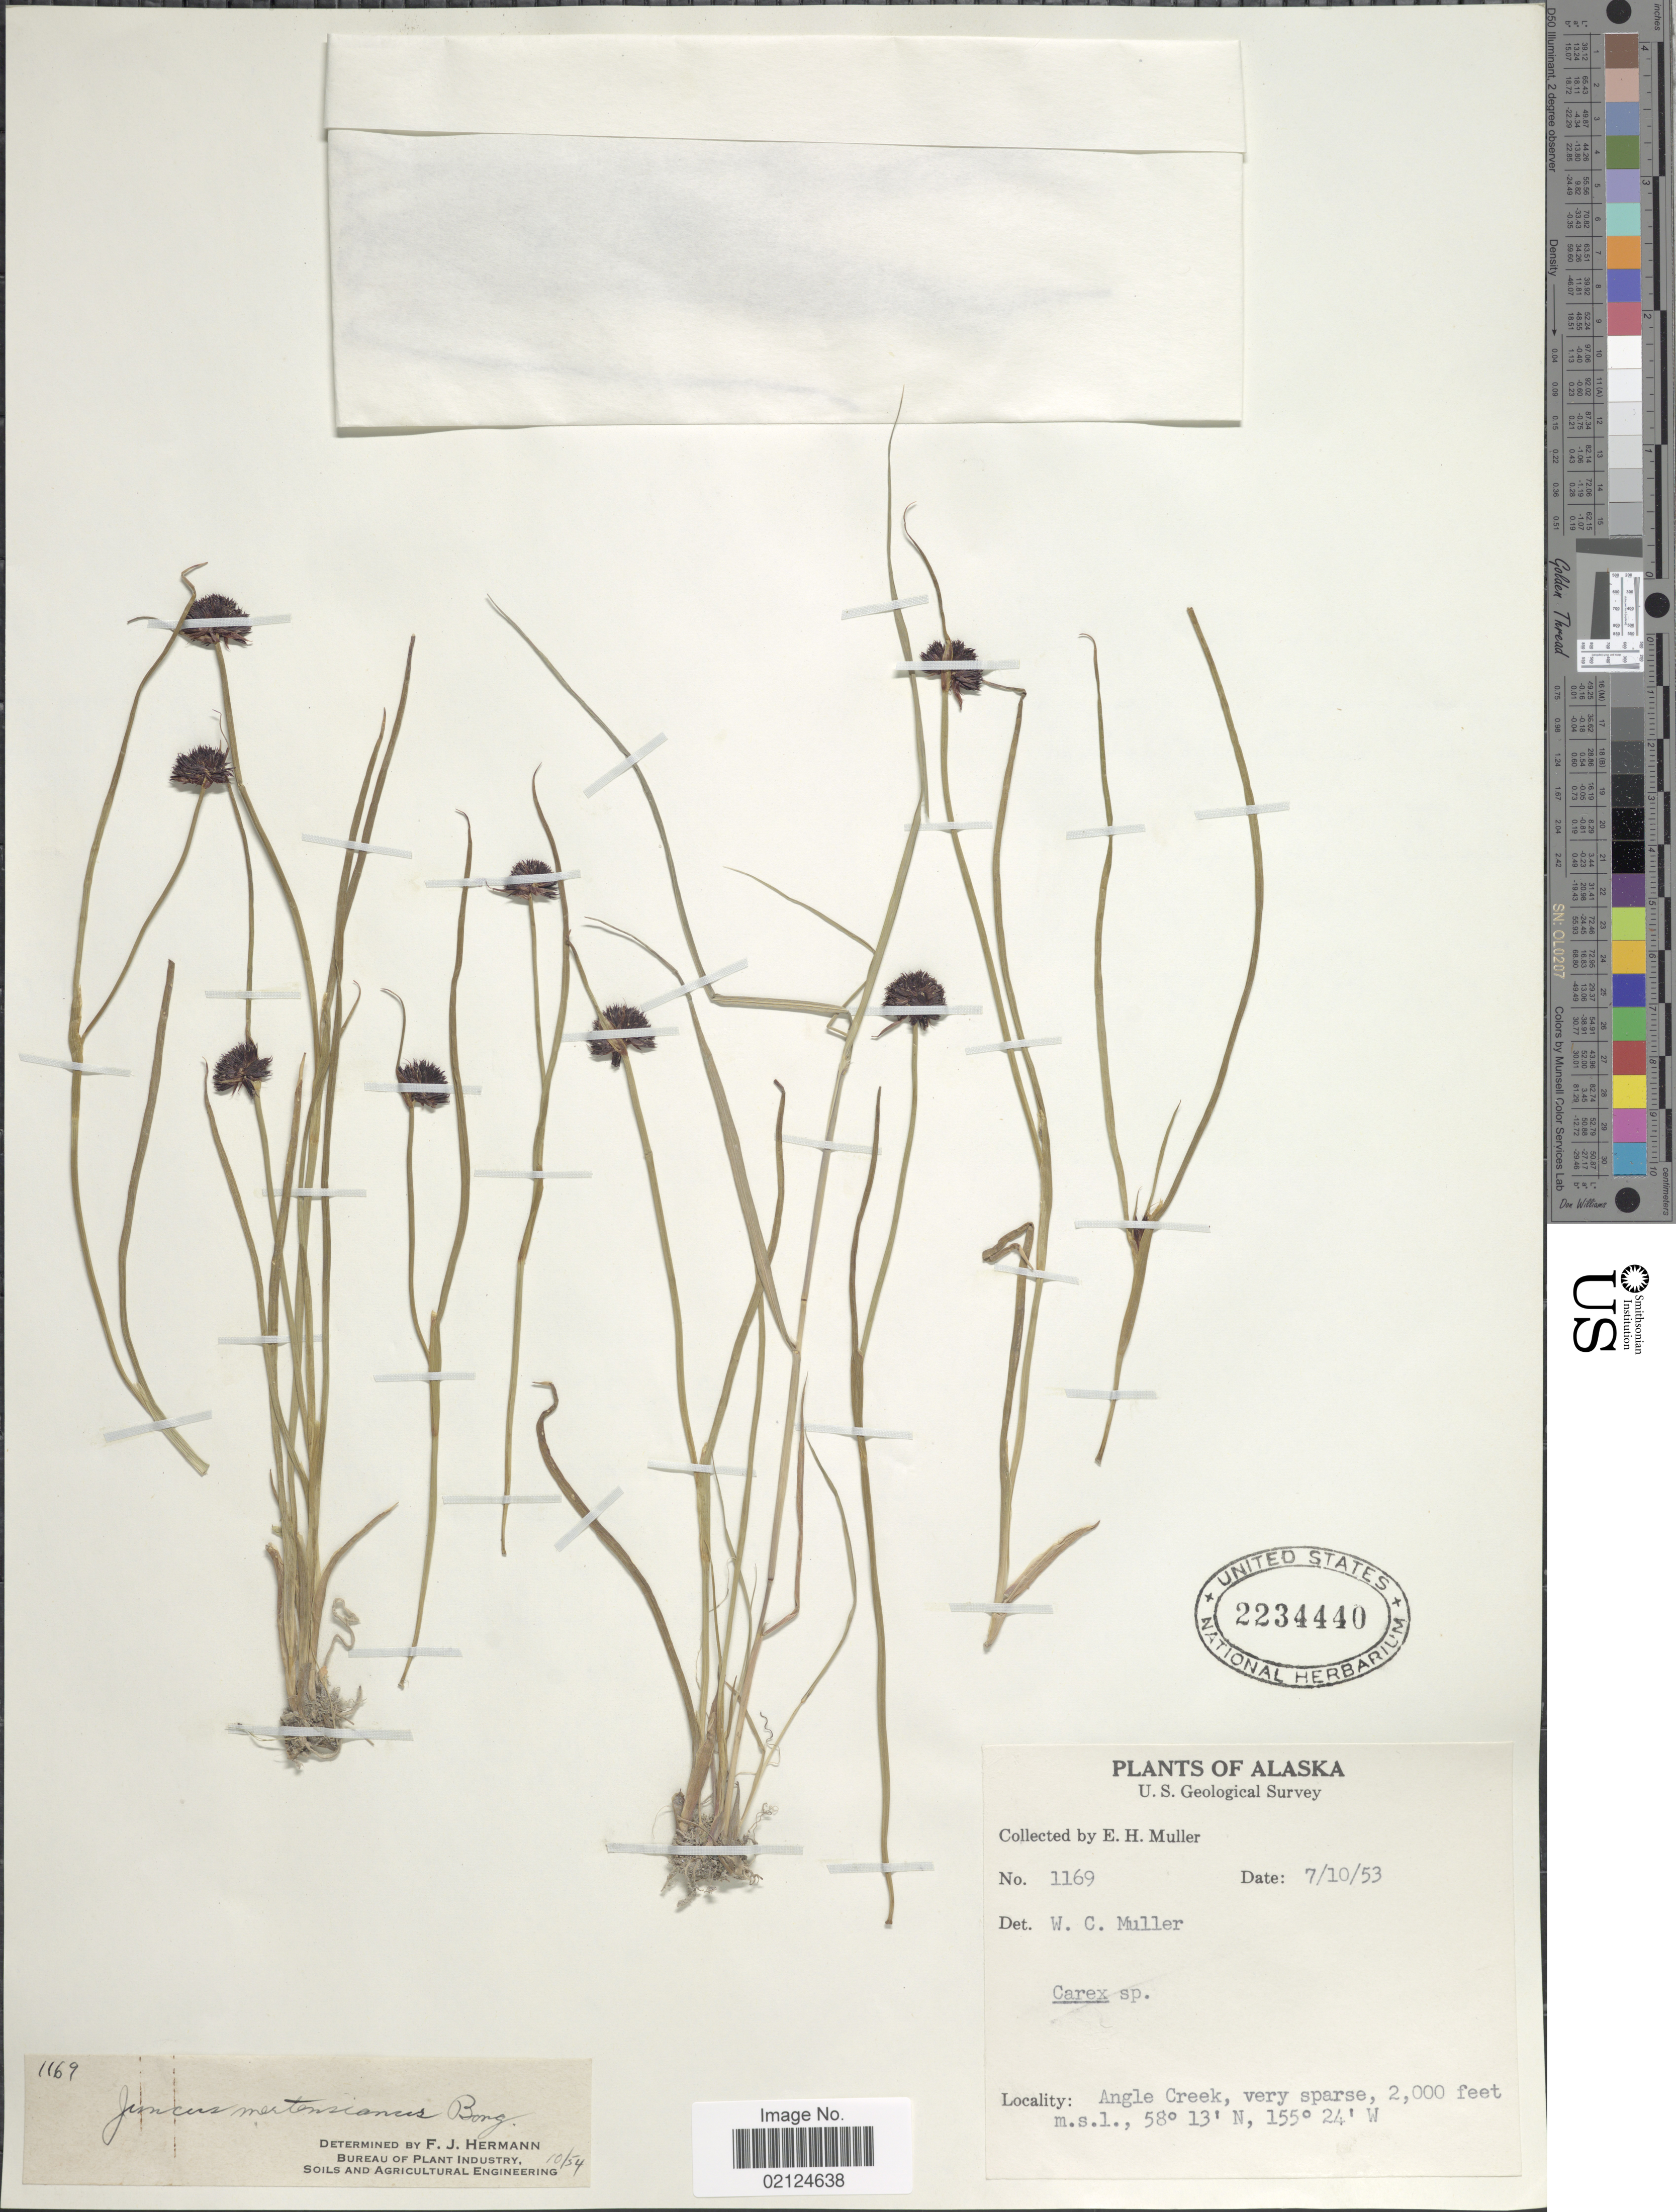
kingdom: Plantae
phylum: Tracheophyta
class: Liliopsida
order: Poales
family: Cyperaceae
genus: Carex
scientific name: Carex mertensii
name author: J.D. Prescott ex Bong.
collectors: E. H. Muller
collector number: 1169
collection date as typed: Transcribed d/m/y: 10/7/53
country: United States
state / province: Alaska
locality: Angle creek, very sparse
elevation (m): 610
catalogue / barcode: US 2234440